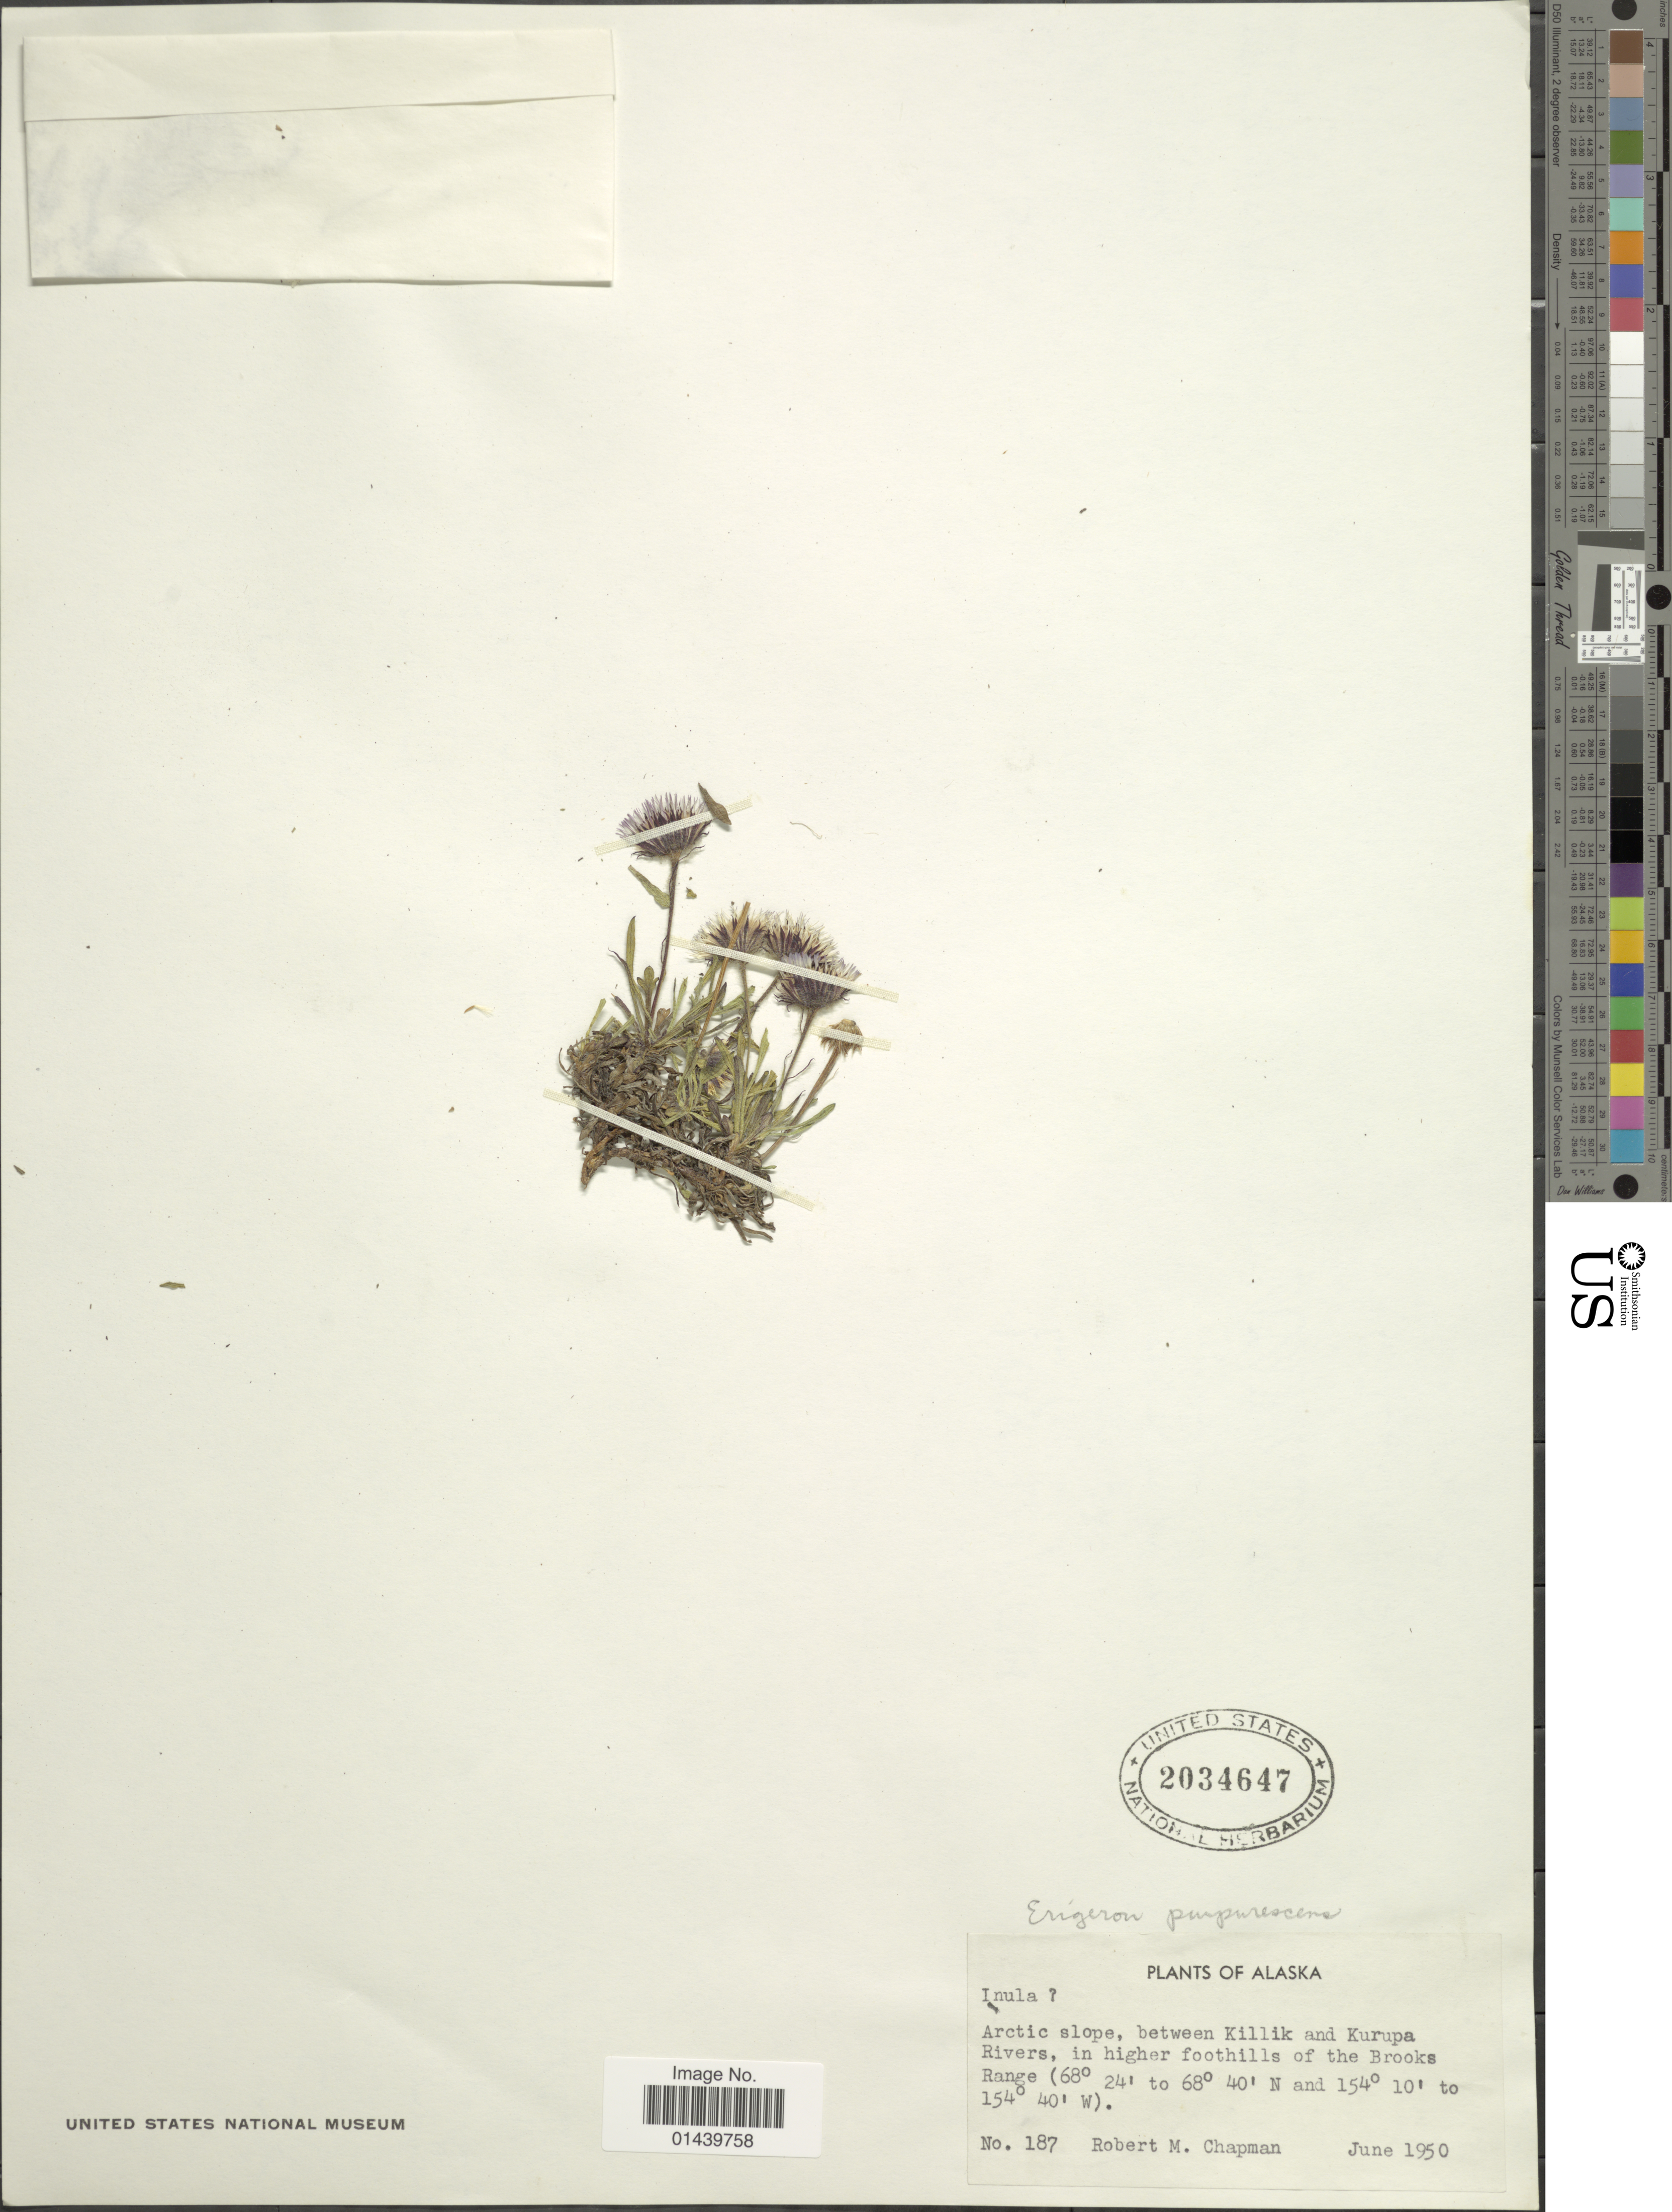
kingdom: Plantae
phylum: Tracheophyta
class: Magnoliopsida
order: Asterales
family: Asteraceae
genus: Erigeron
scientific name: Erigeron purpuratus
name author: Greene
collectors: R. M. Chapman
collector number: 187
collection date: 1950-06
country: United States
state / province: Alaska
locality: Arctic slope, between Killik and Kurupa River, in higher foothills of the Brooks Range.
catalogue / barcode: US 2034647